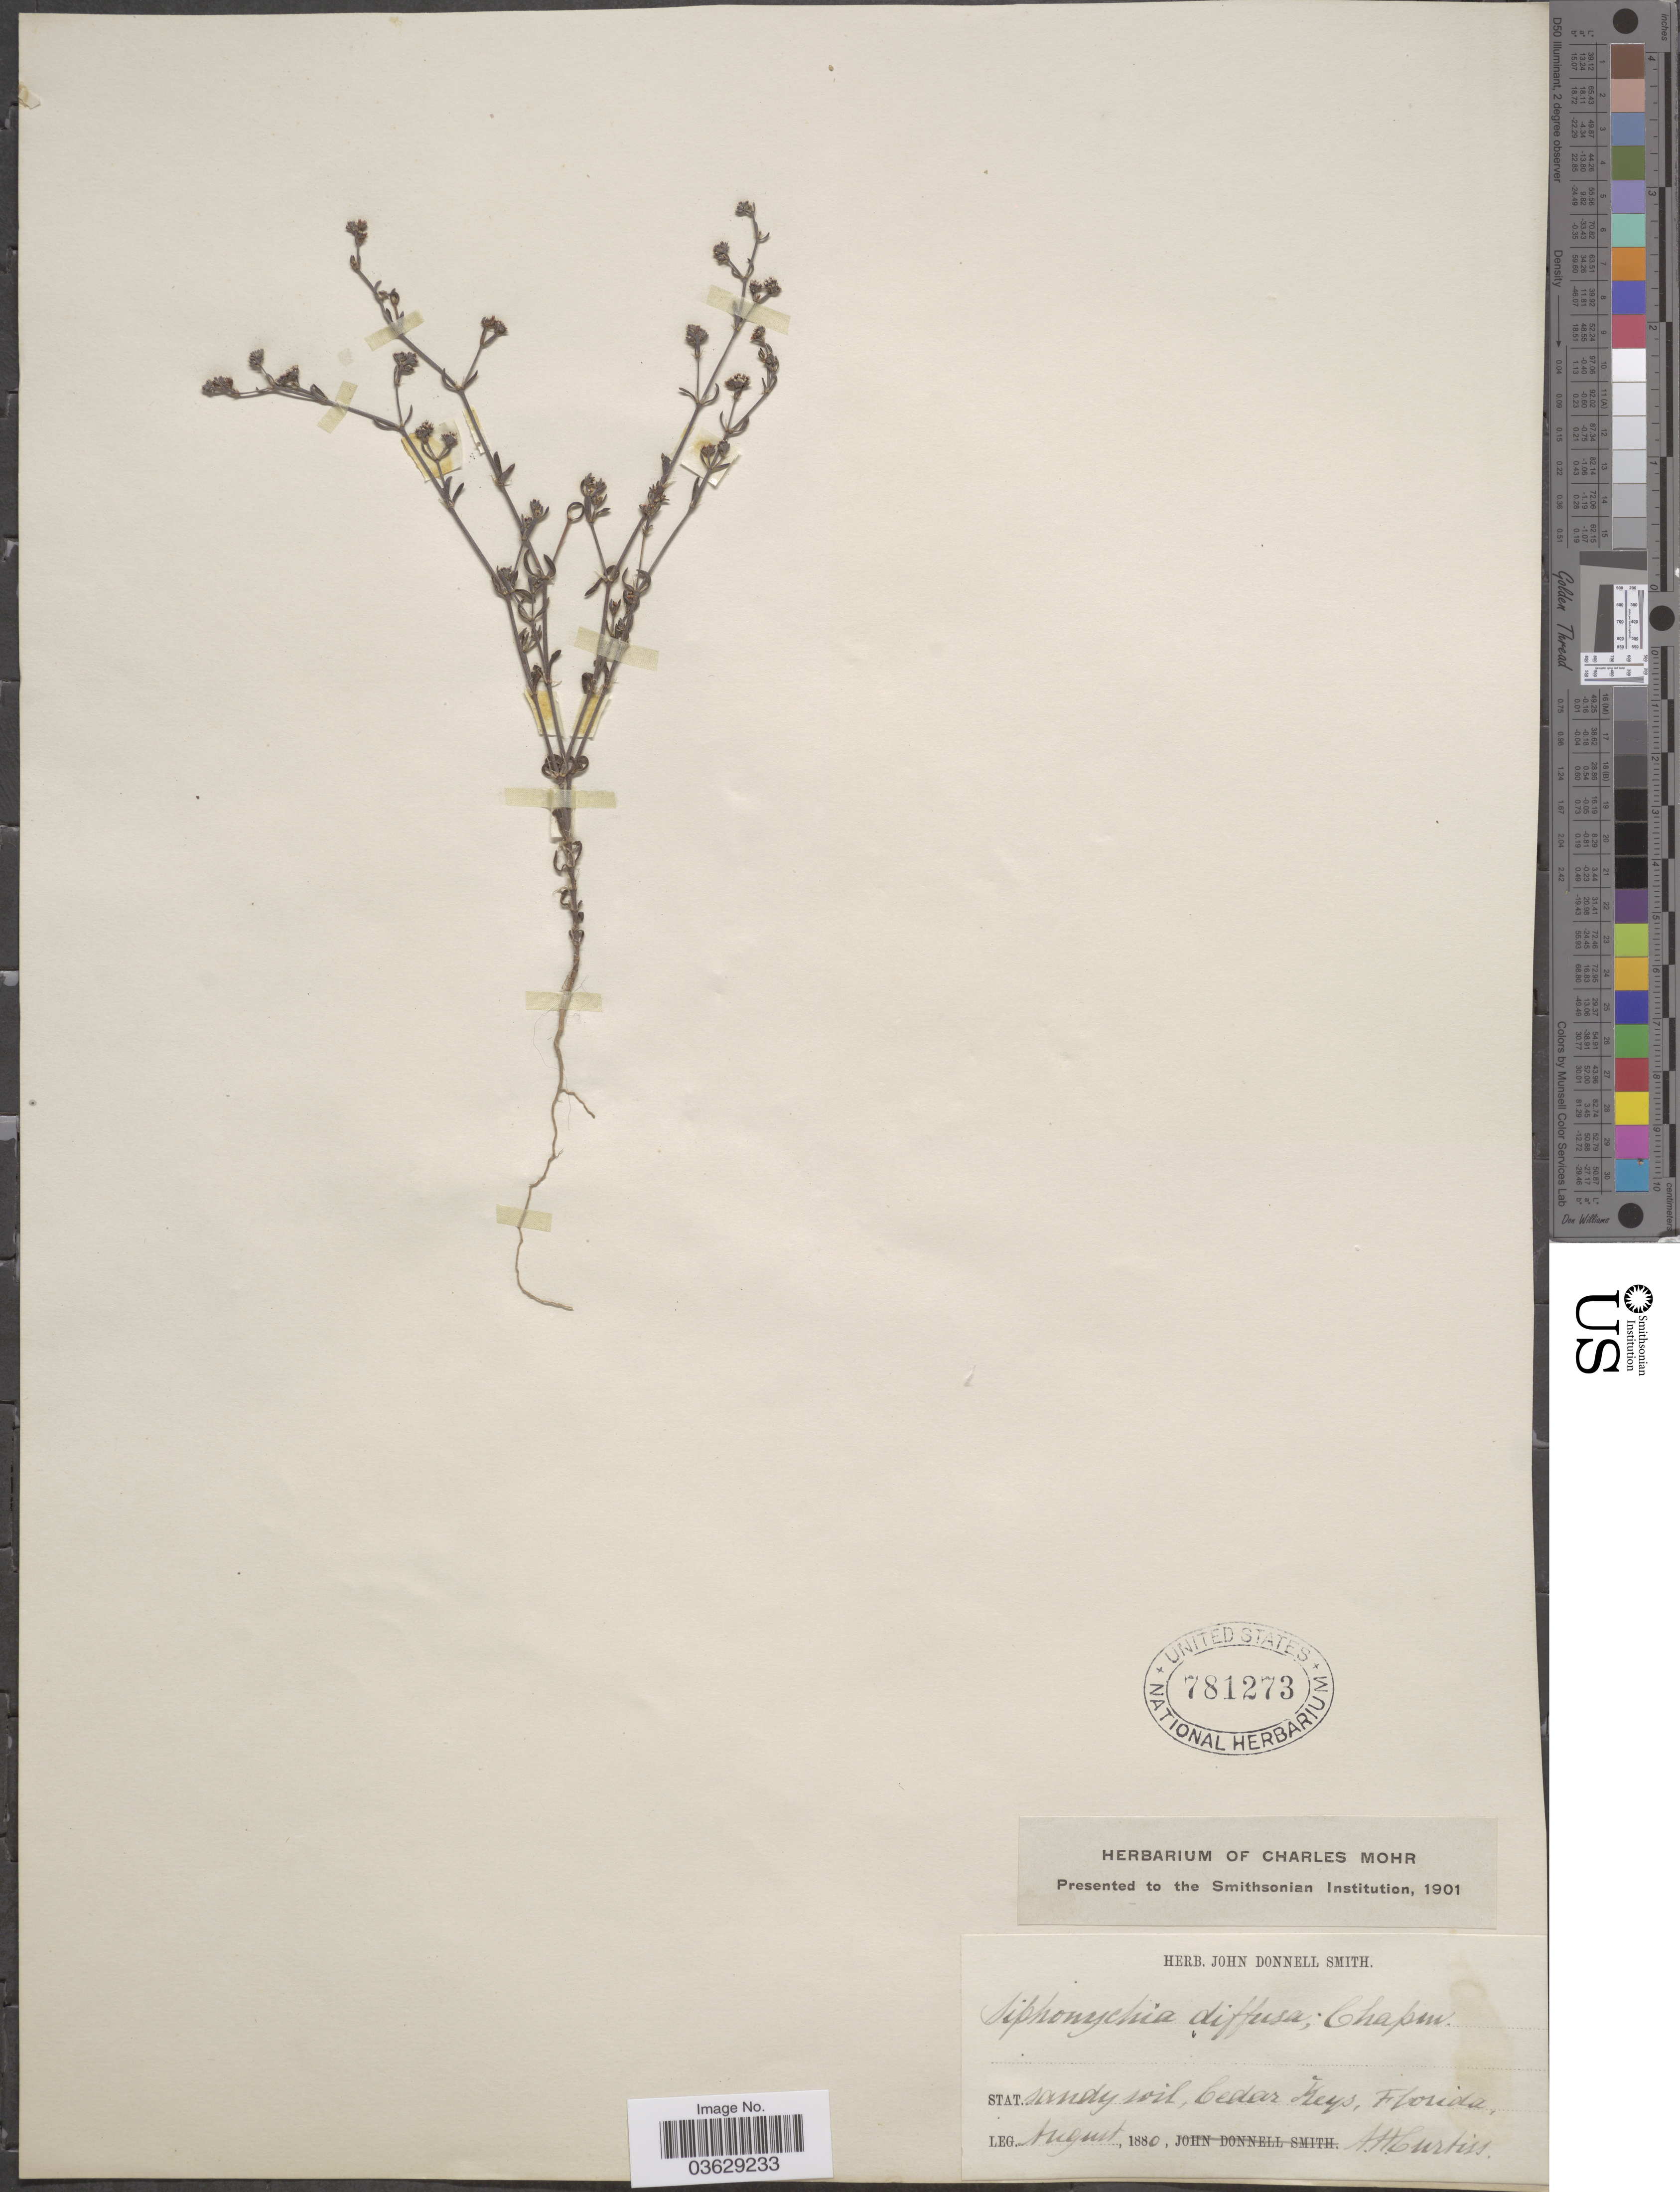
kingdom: Plantae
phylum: Tracheophyta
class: Magnoliopsida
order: Caryophyllales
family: Caryophyllaceae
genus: Paronychia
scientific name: Paronychia patula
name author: Shinners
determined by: Strong, Mark T., (BOT), Smithsonian Institution - National Museum of Natural History (UNITED STATES)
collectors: A. H. Curtiss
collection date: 1880-08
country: United States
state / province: Florida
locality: Stat. Cedar Keys.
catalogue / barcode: US 781273